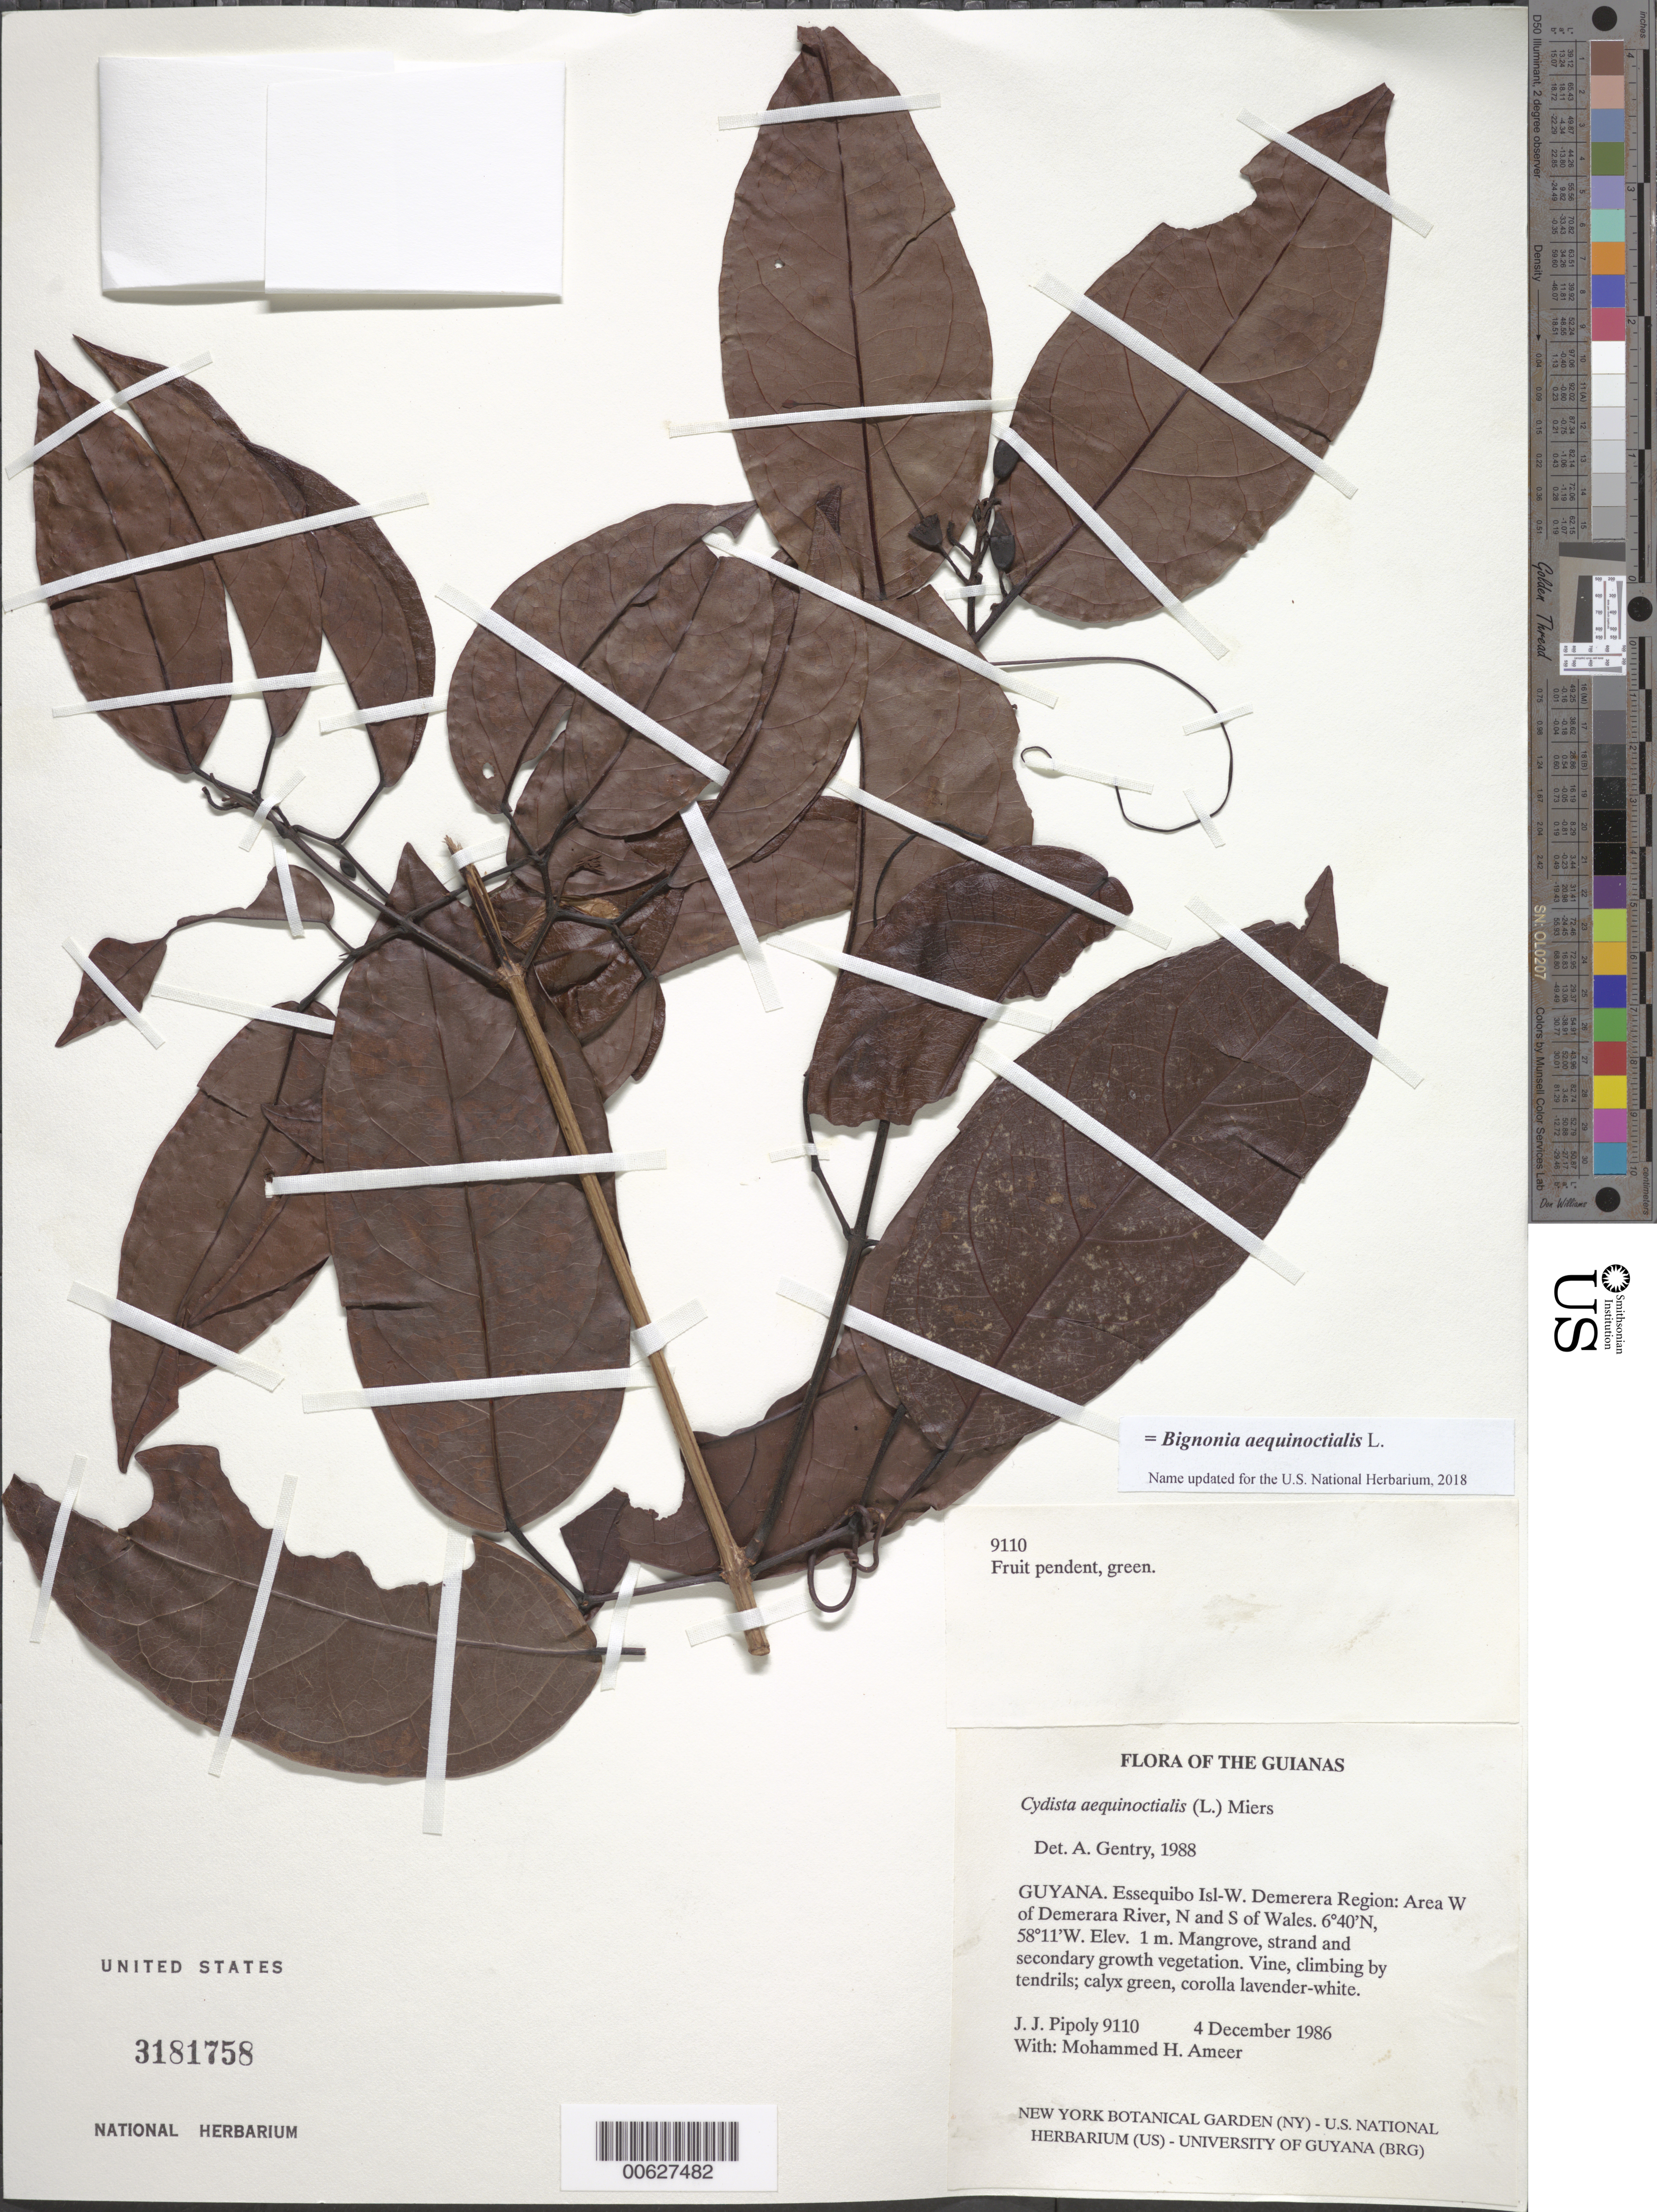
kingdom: Plantae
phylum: Tracheophyta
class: Magnoliopsida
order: Lamiales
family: Bignoniaceae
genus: Bignonia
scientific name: Bignonia aequinoctialis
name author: L.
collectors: J. J. Pipoly & M. Ameer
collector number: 9110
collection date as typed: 4 December 1986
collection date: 1986-12-04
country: Guyana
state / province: Essequibo Isl-W. Demerara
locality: Area W of Demerara River, N and S of Wales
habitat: Mangrove, strand and secondary growth vegetation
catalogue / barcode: US 3181758